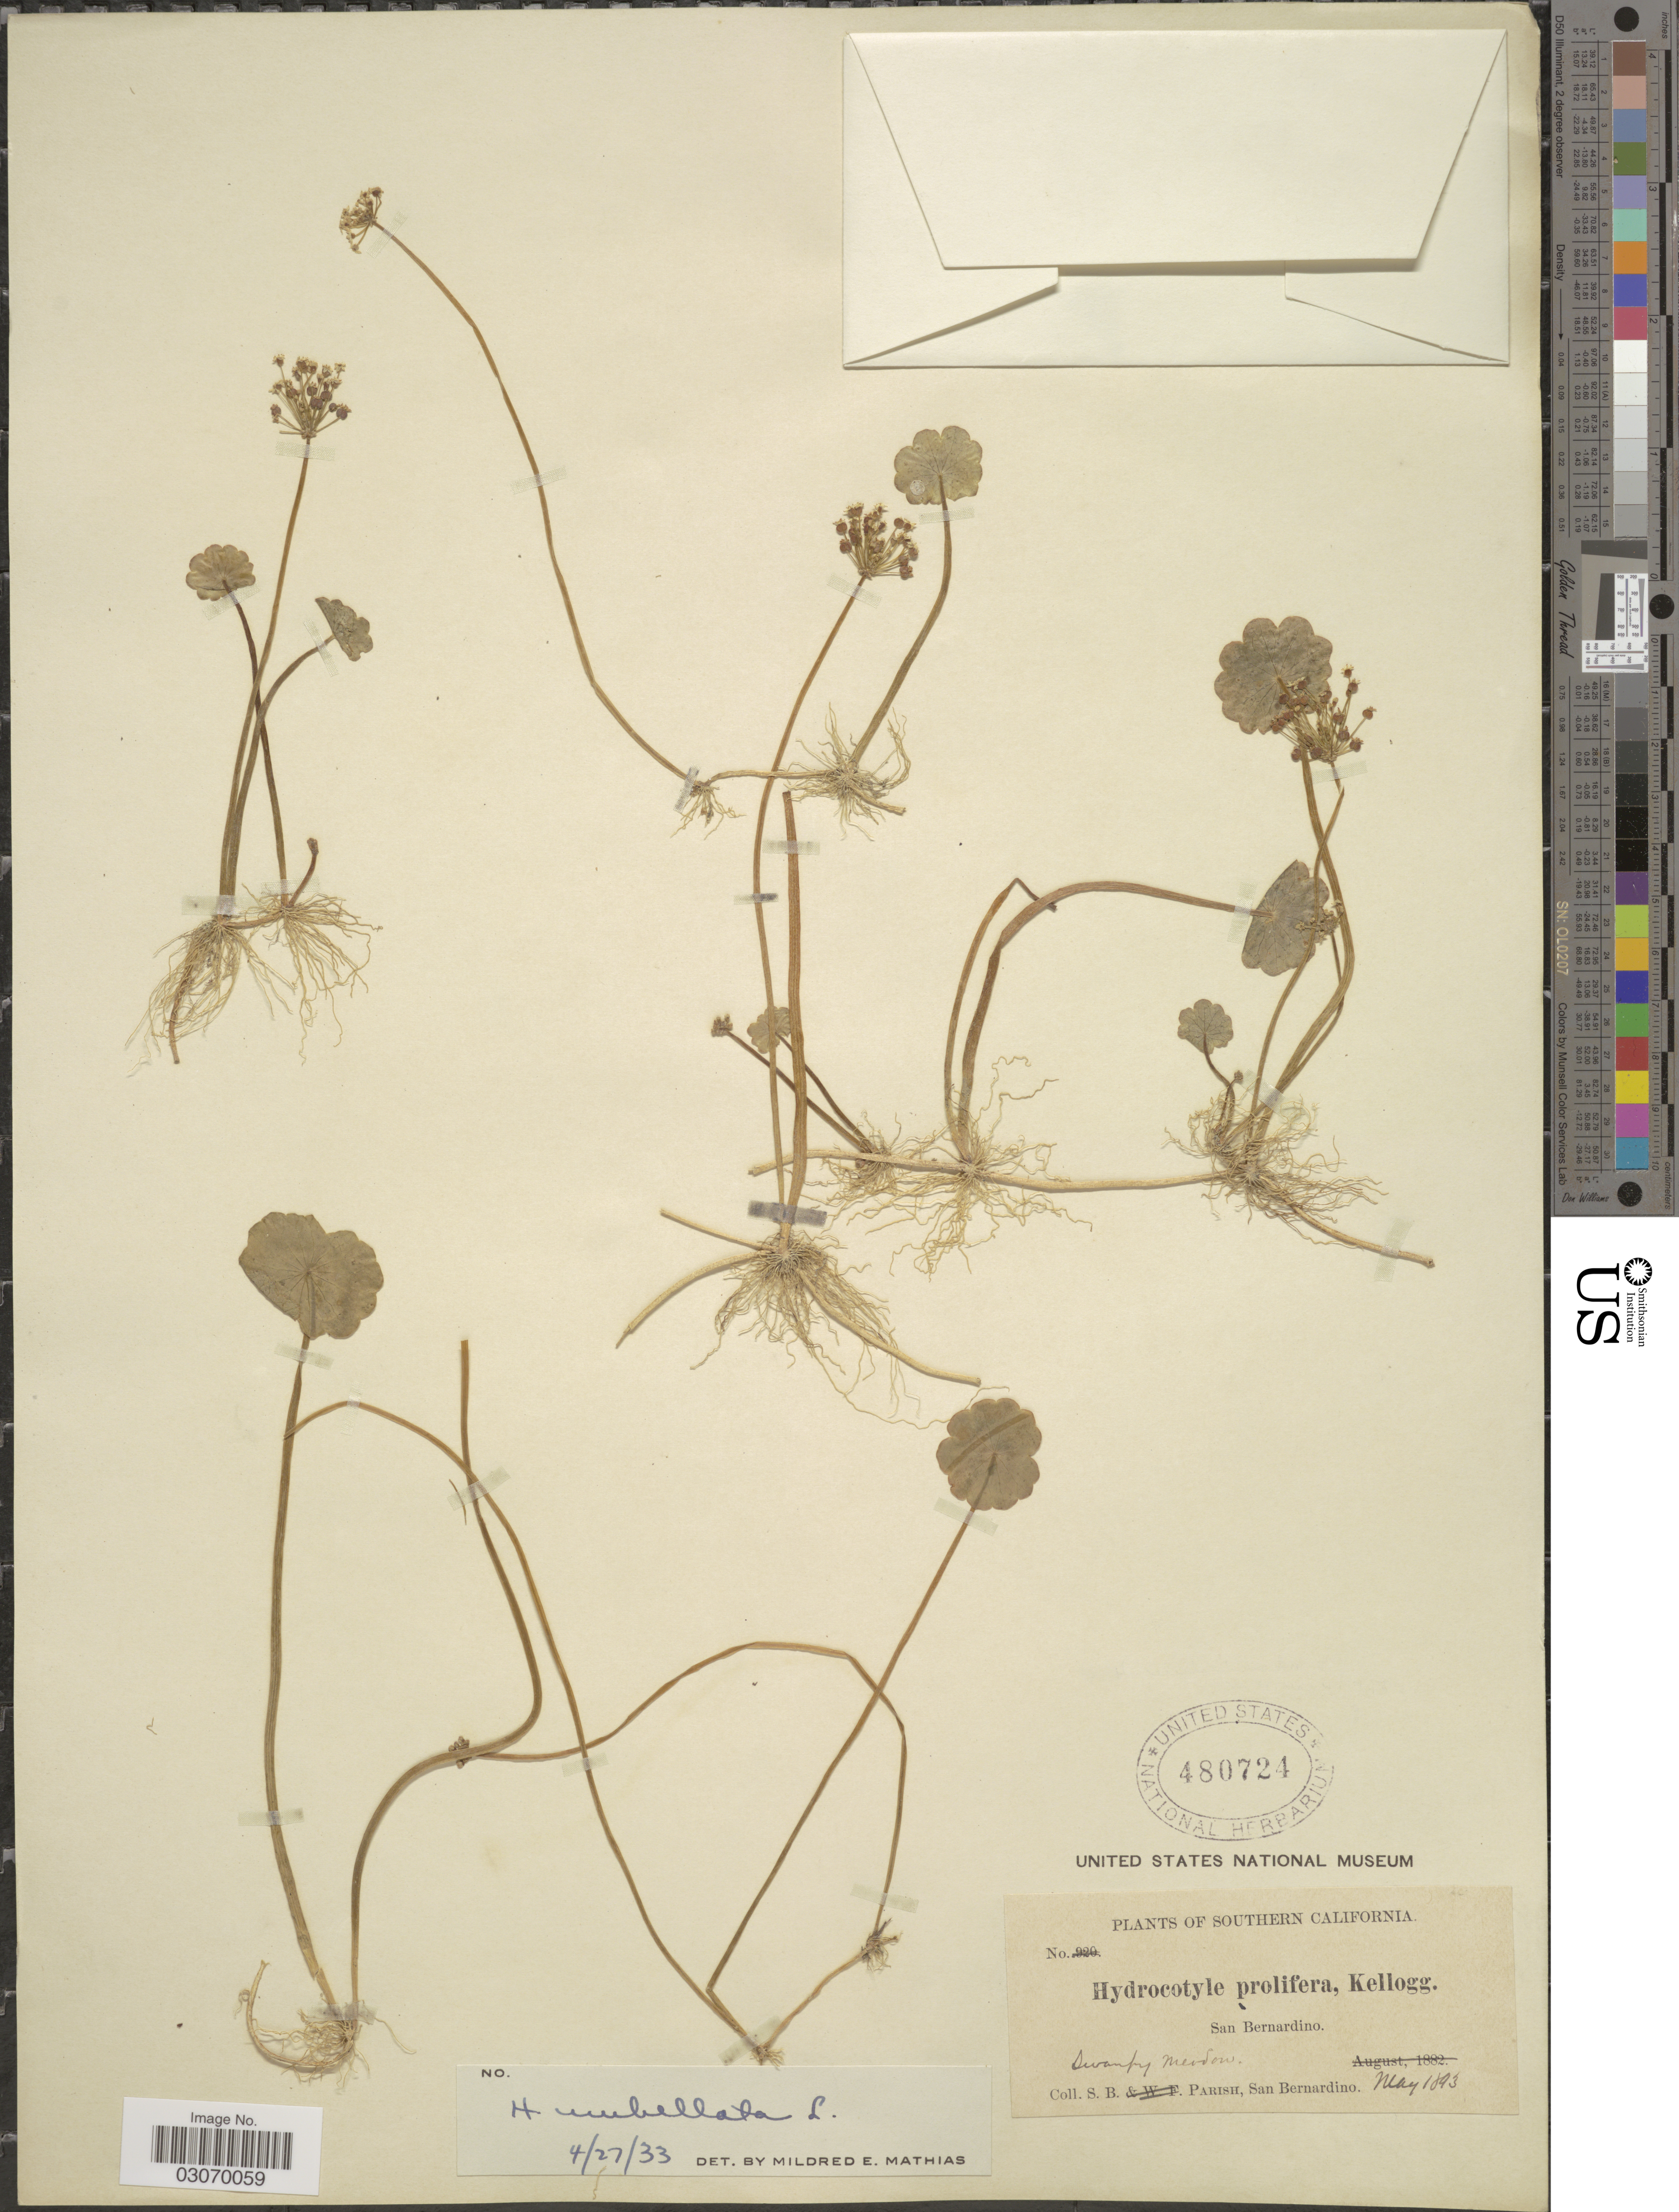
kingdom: Plantae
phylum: Tracheophyta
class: Magnoliopsida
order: Apiales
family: Araliaceae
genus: Hydrocotyle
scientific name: Hydrocotyle umbellata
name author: L.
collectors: S. B. Parish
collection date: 1893-05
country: United States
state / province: California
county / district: San Bernardino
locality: Southern California. San Bernardino.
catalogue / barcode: US 480724